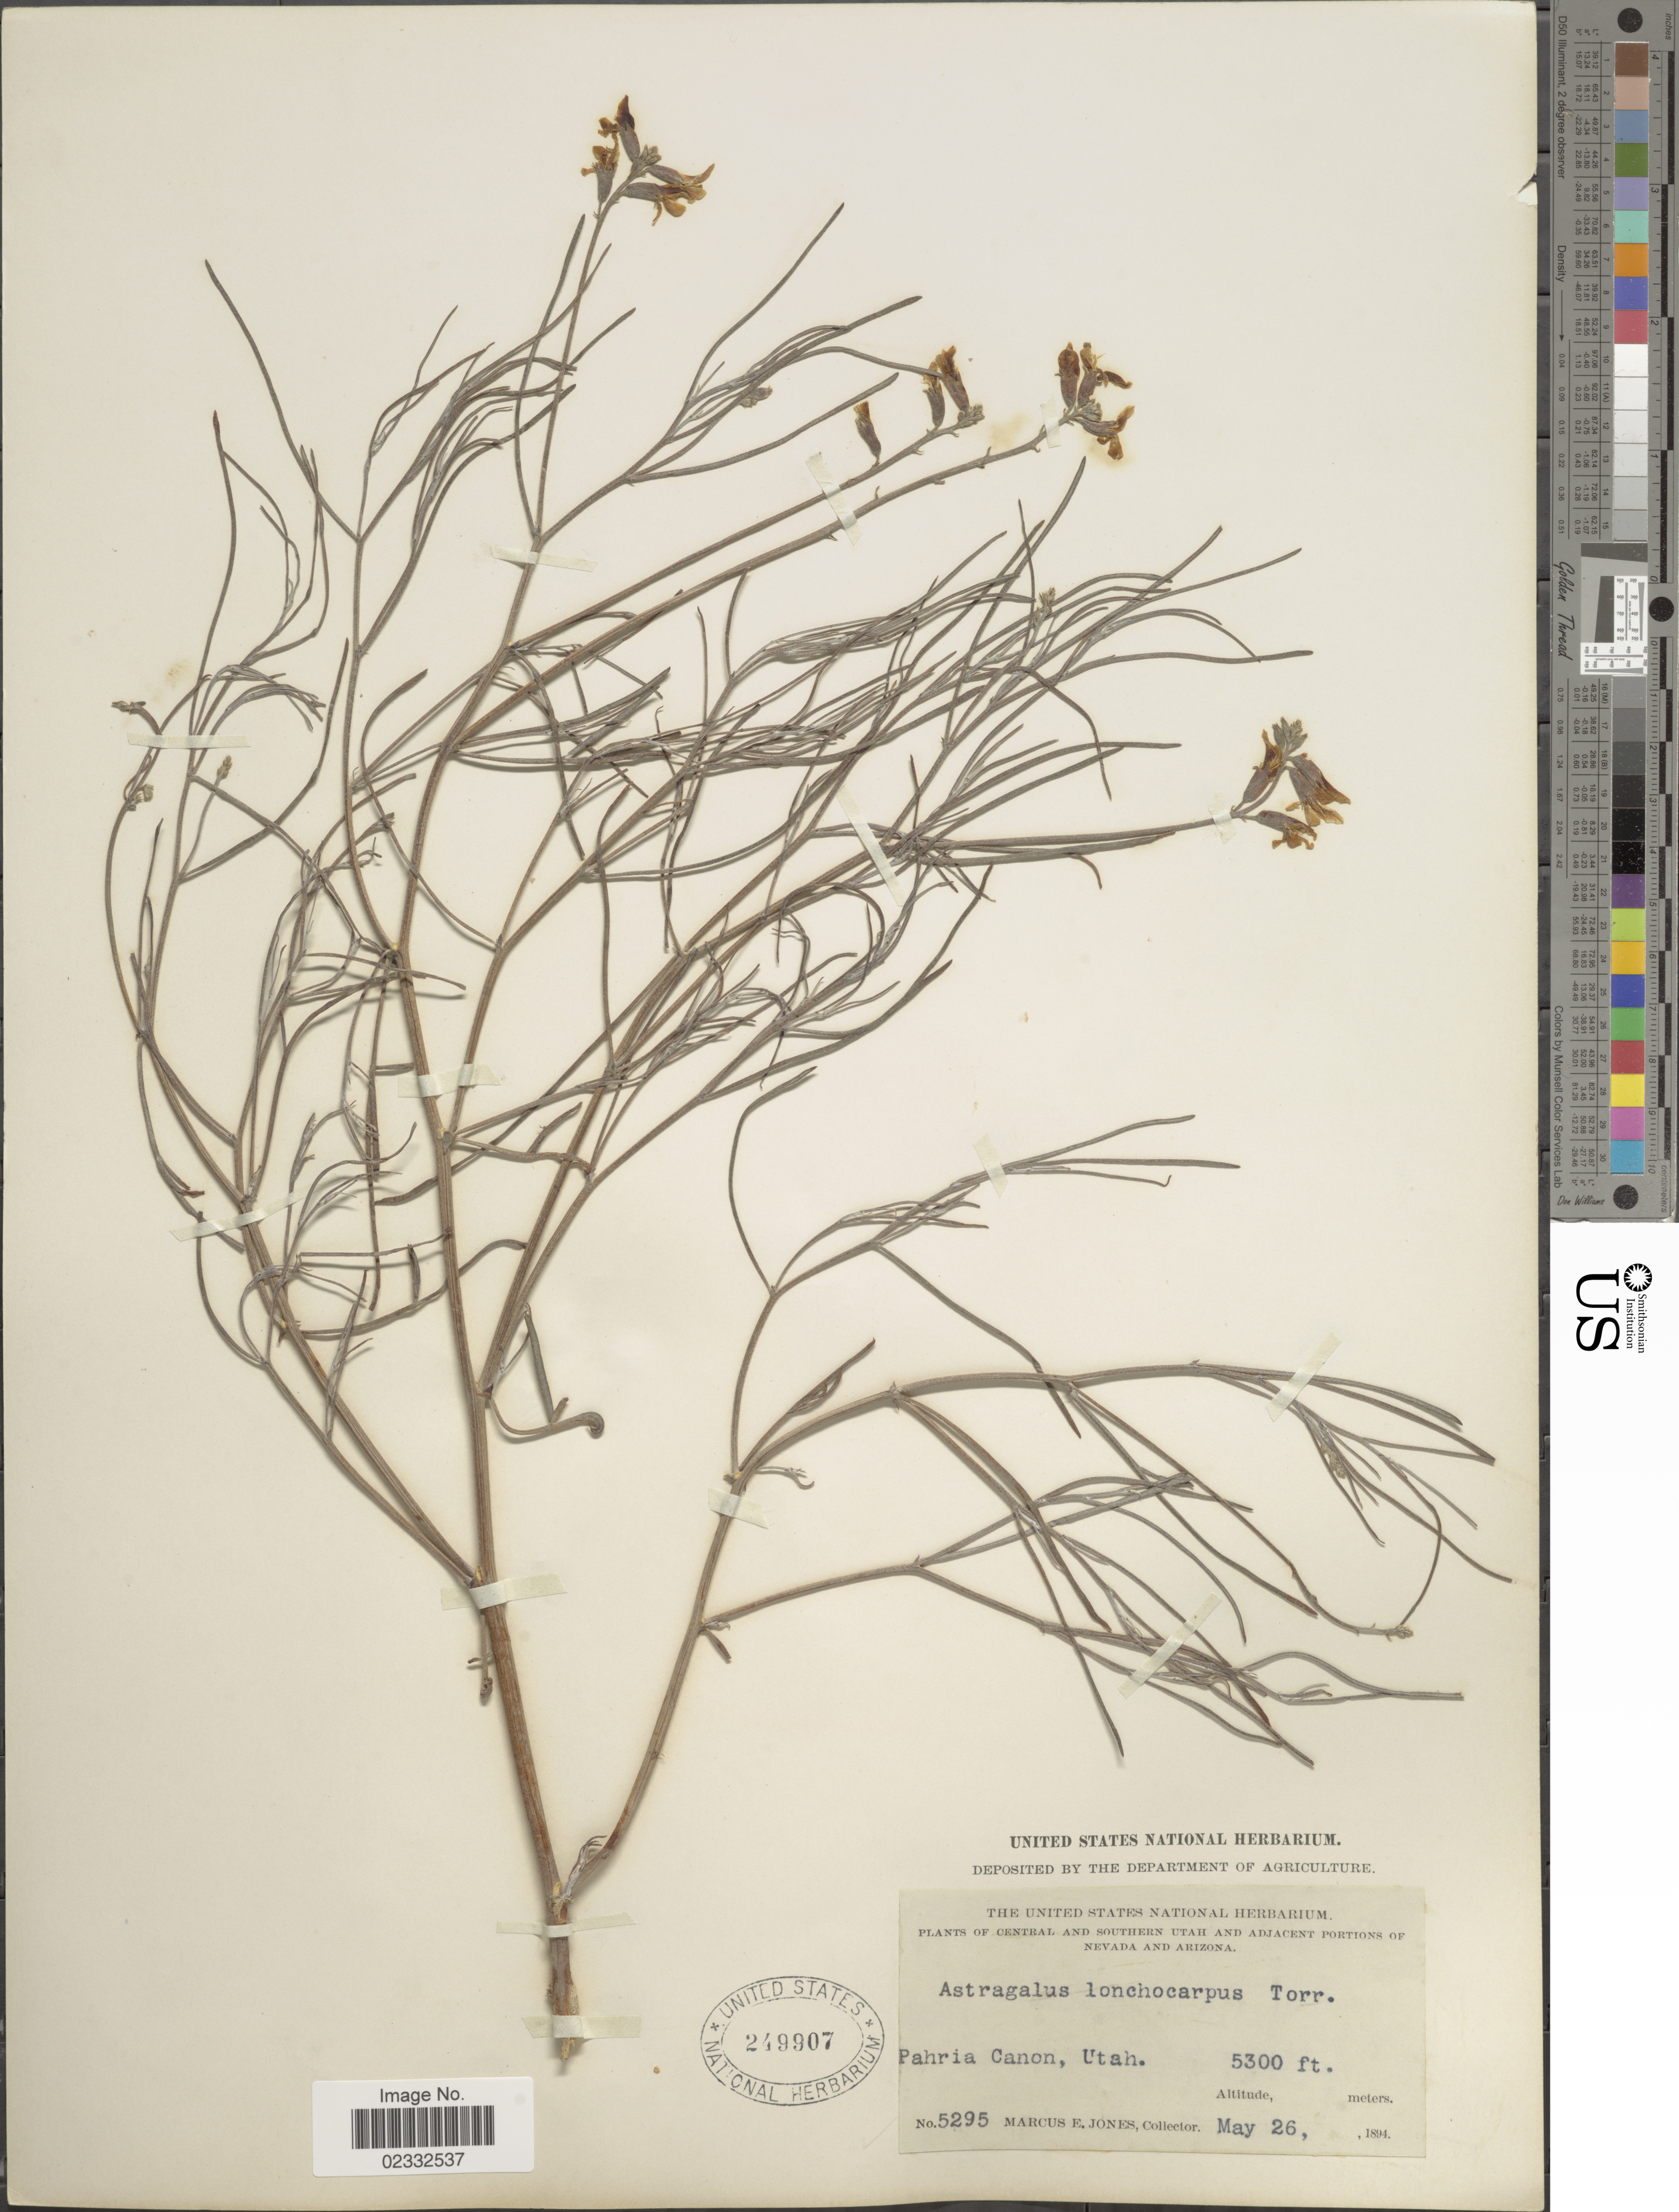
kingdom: Plantae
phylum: Tracheophyta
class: Magnoliopsida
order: Fabales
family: Fabaceae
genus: Astragalus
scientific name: Astragalus lonchocarpus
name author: Torr.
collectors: M. E. Jones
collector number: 5295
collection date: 1894-05-26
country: United States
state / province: Utah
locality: Central and southern Utah. Pahria Canon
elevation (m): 1615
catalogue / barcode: US 249907